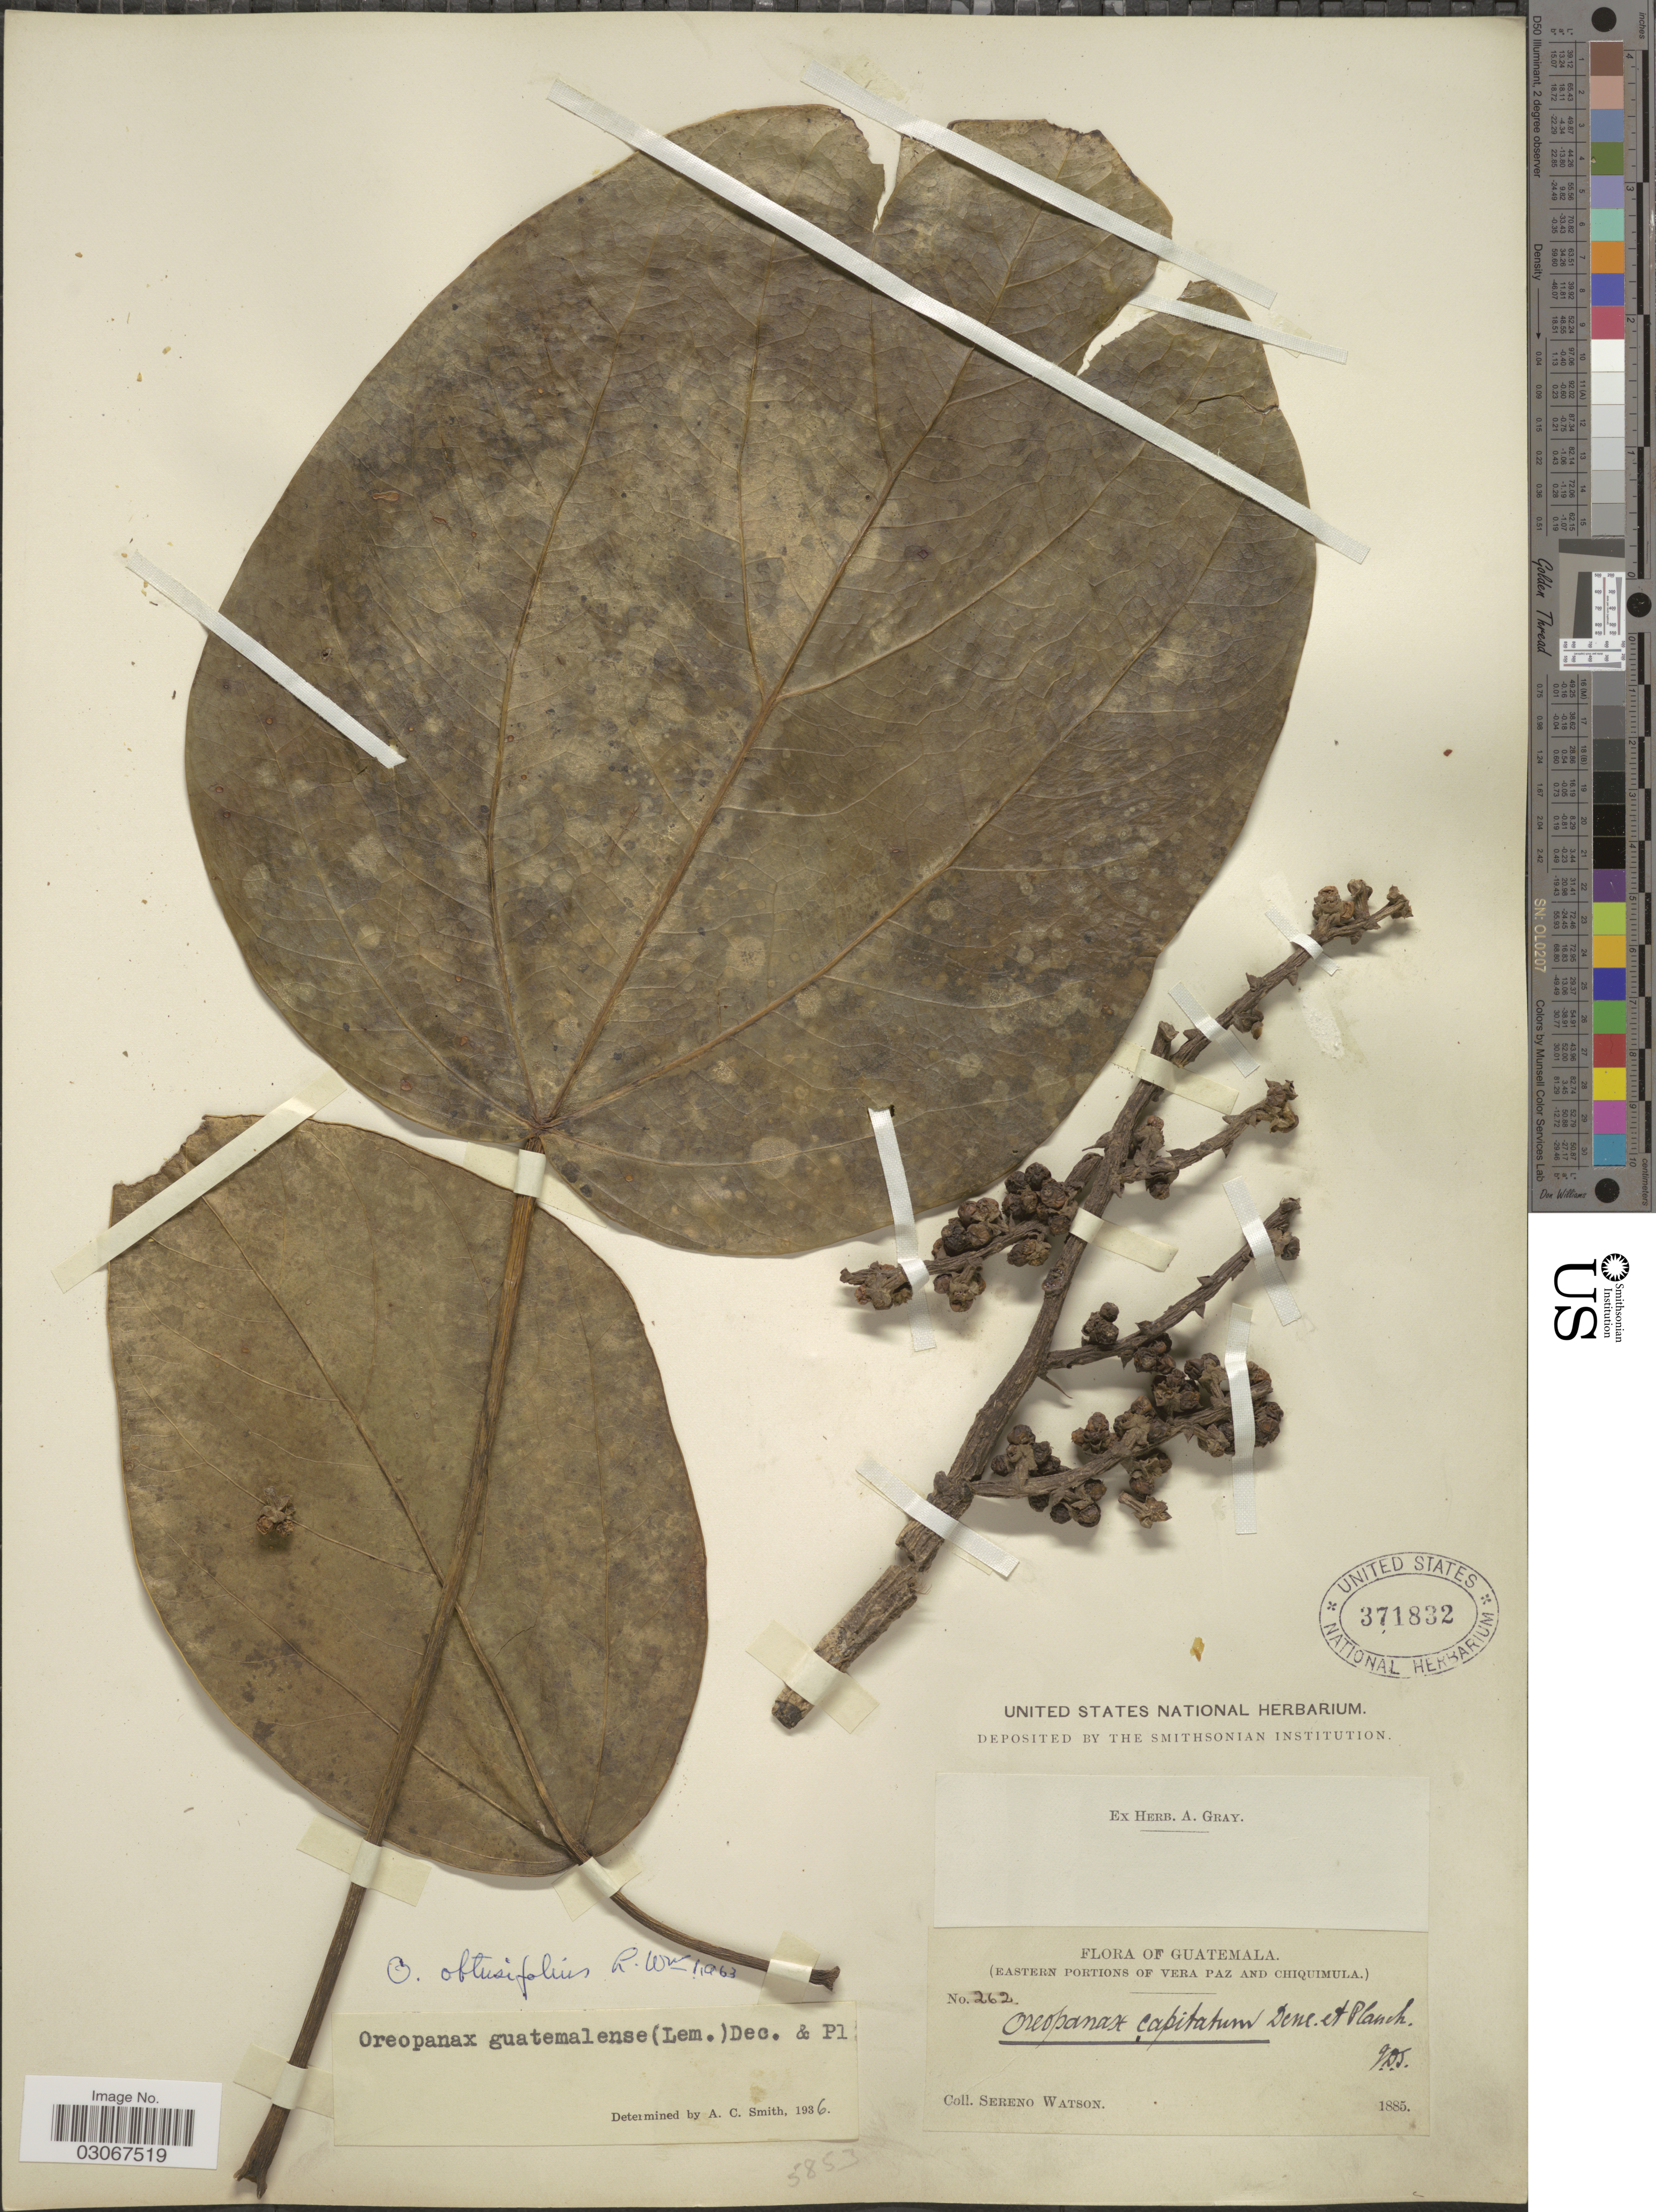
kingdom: Plantae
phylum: Tracheophyta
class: Magnoliopsida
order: Apiales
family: Araliaceae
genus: Oreopanax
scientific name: Oreopanax obtusifolius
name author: L.O. Williams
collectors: S. Watson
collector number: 262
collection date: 1885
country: Guatemala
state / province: Chiquimula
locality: (Eastern Portions of Vera Paz and Chiquimula)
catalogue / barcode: US 371832